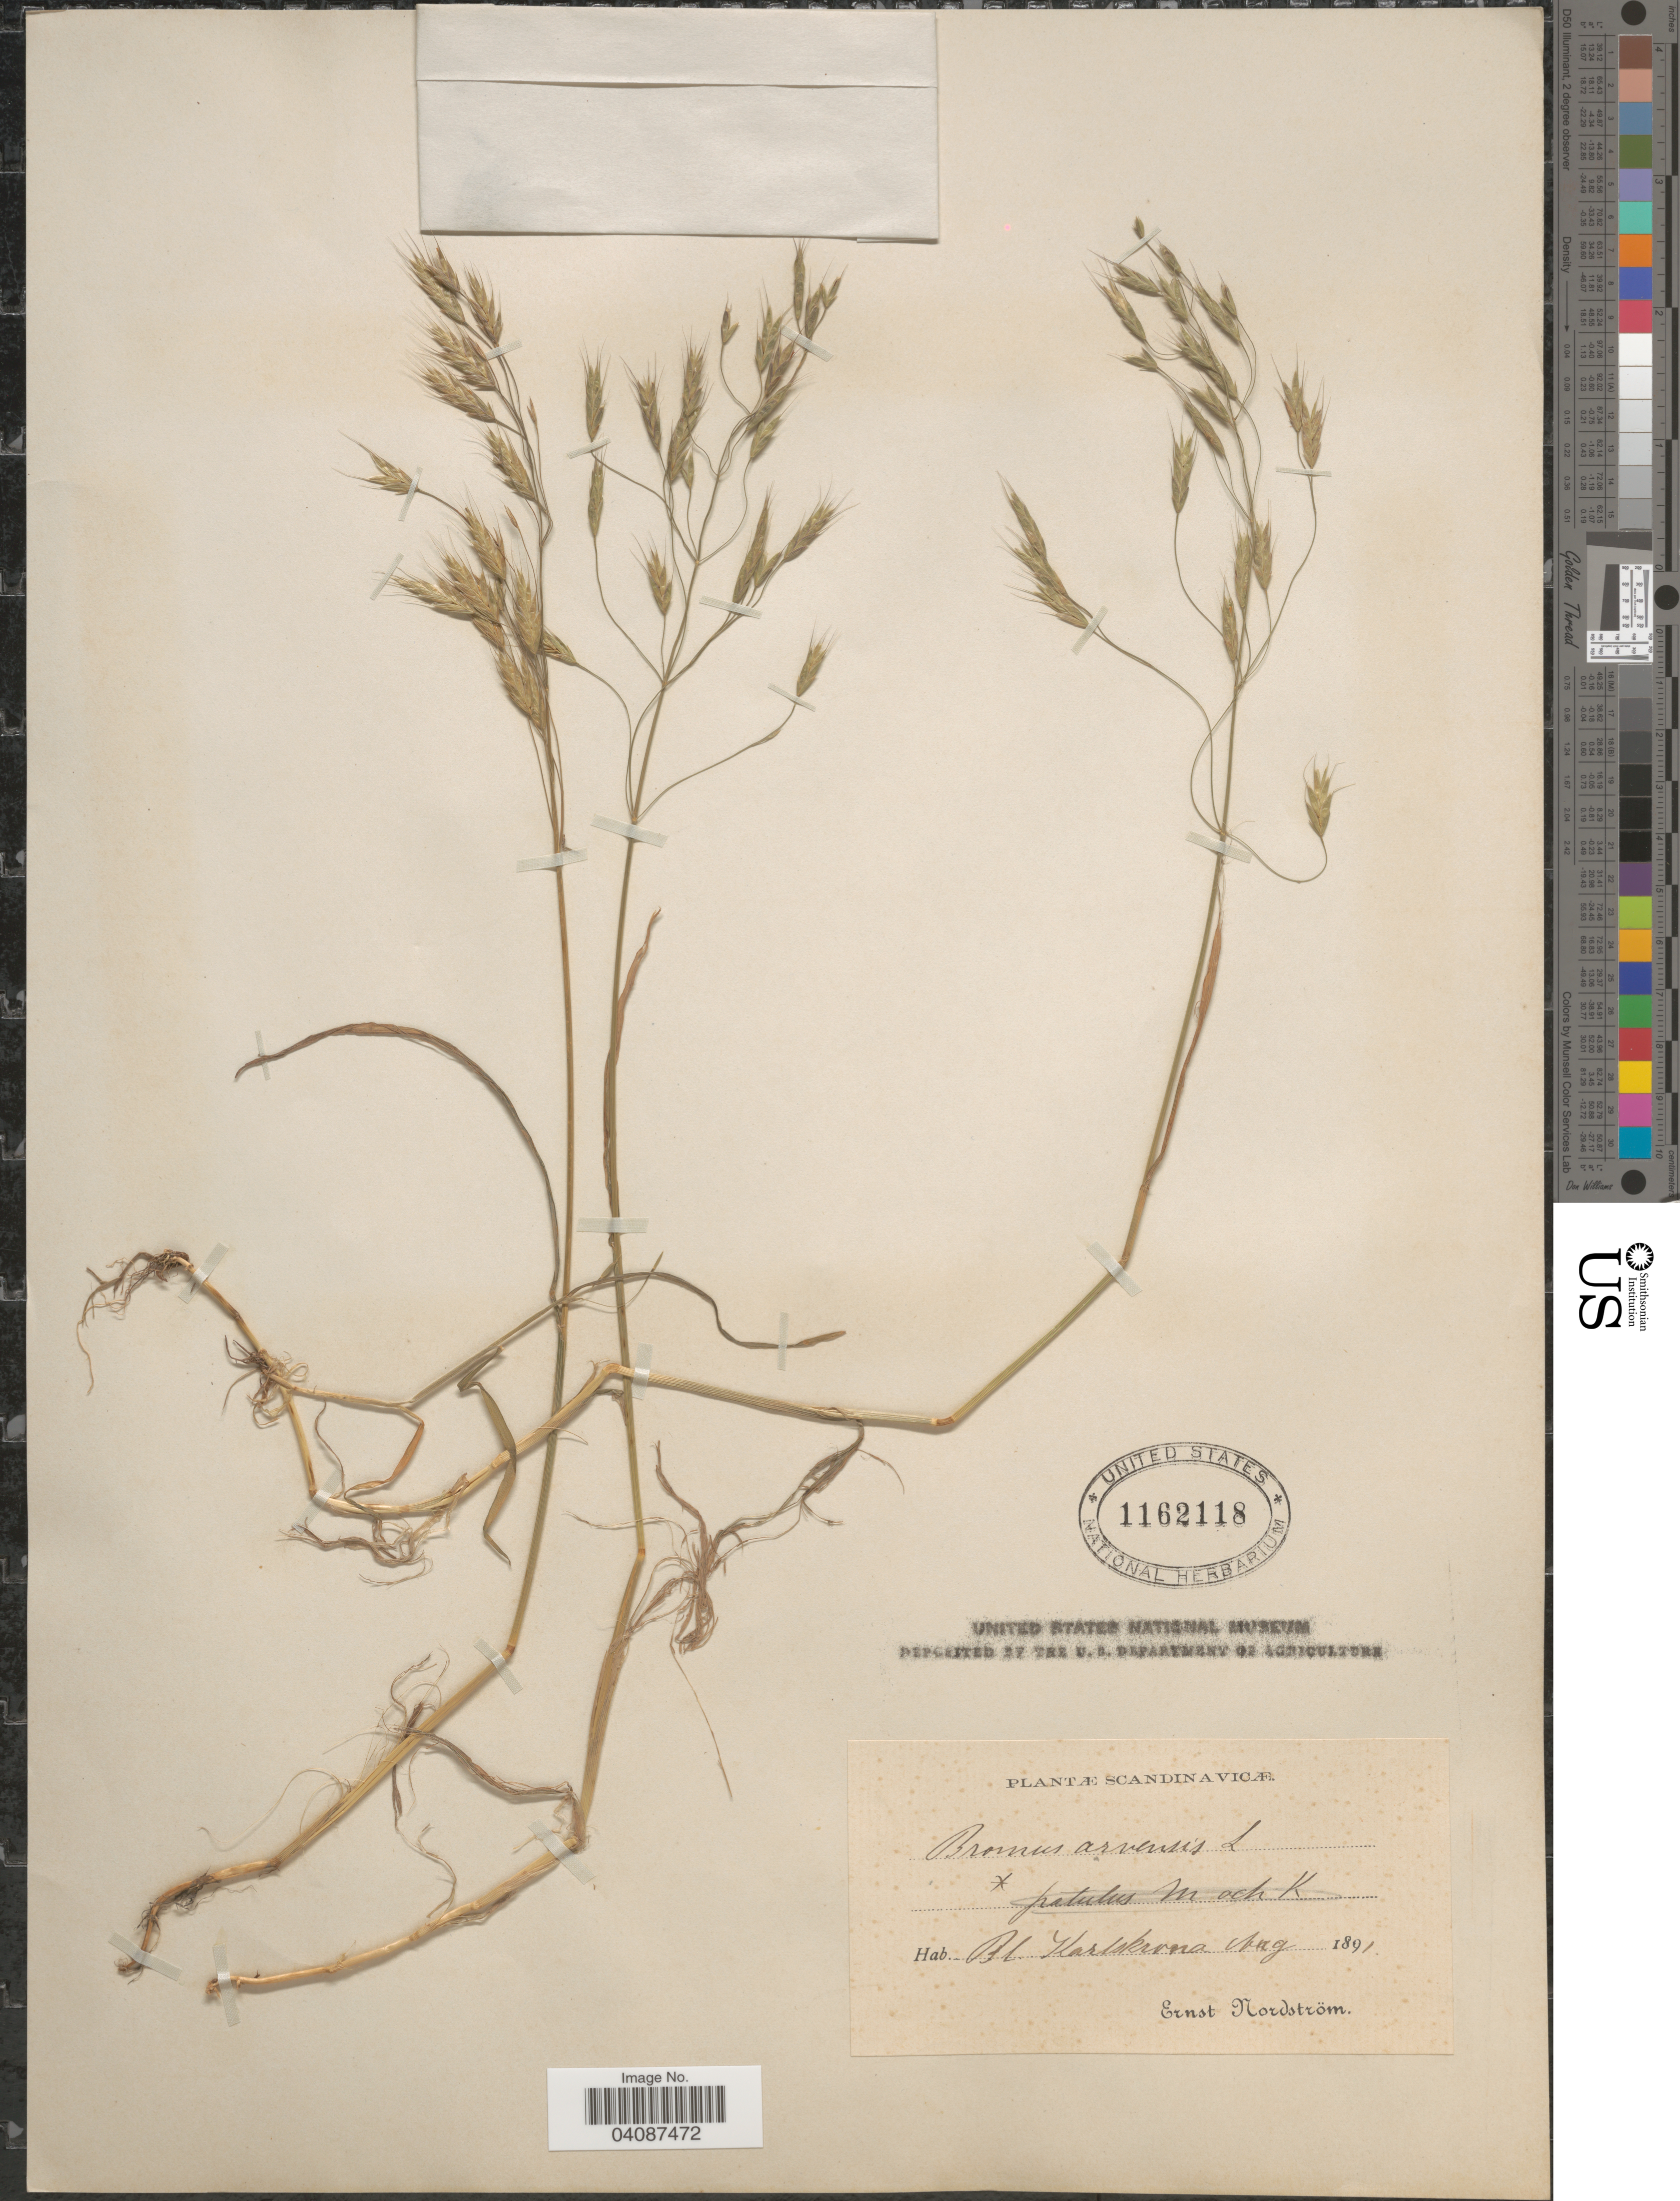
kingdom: Plantae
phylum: Tracheophyta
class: Liliopsida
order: Poales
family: Poaceae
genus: Bromus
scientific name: Bromus arvensis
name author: L.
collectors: E. Nordström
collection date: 1891-08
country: Sweden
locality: Scandinavicæ. Bl. Karlskrona.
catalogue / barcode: US 1162118